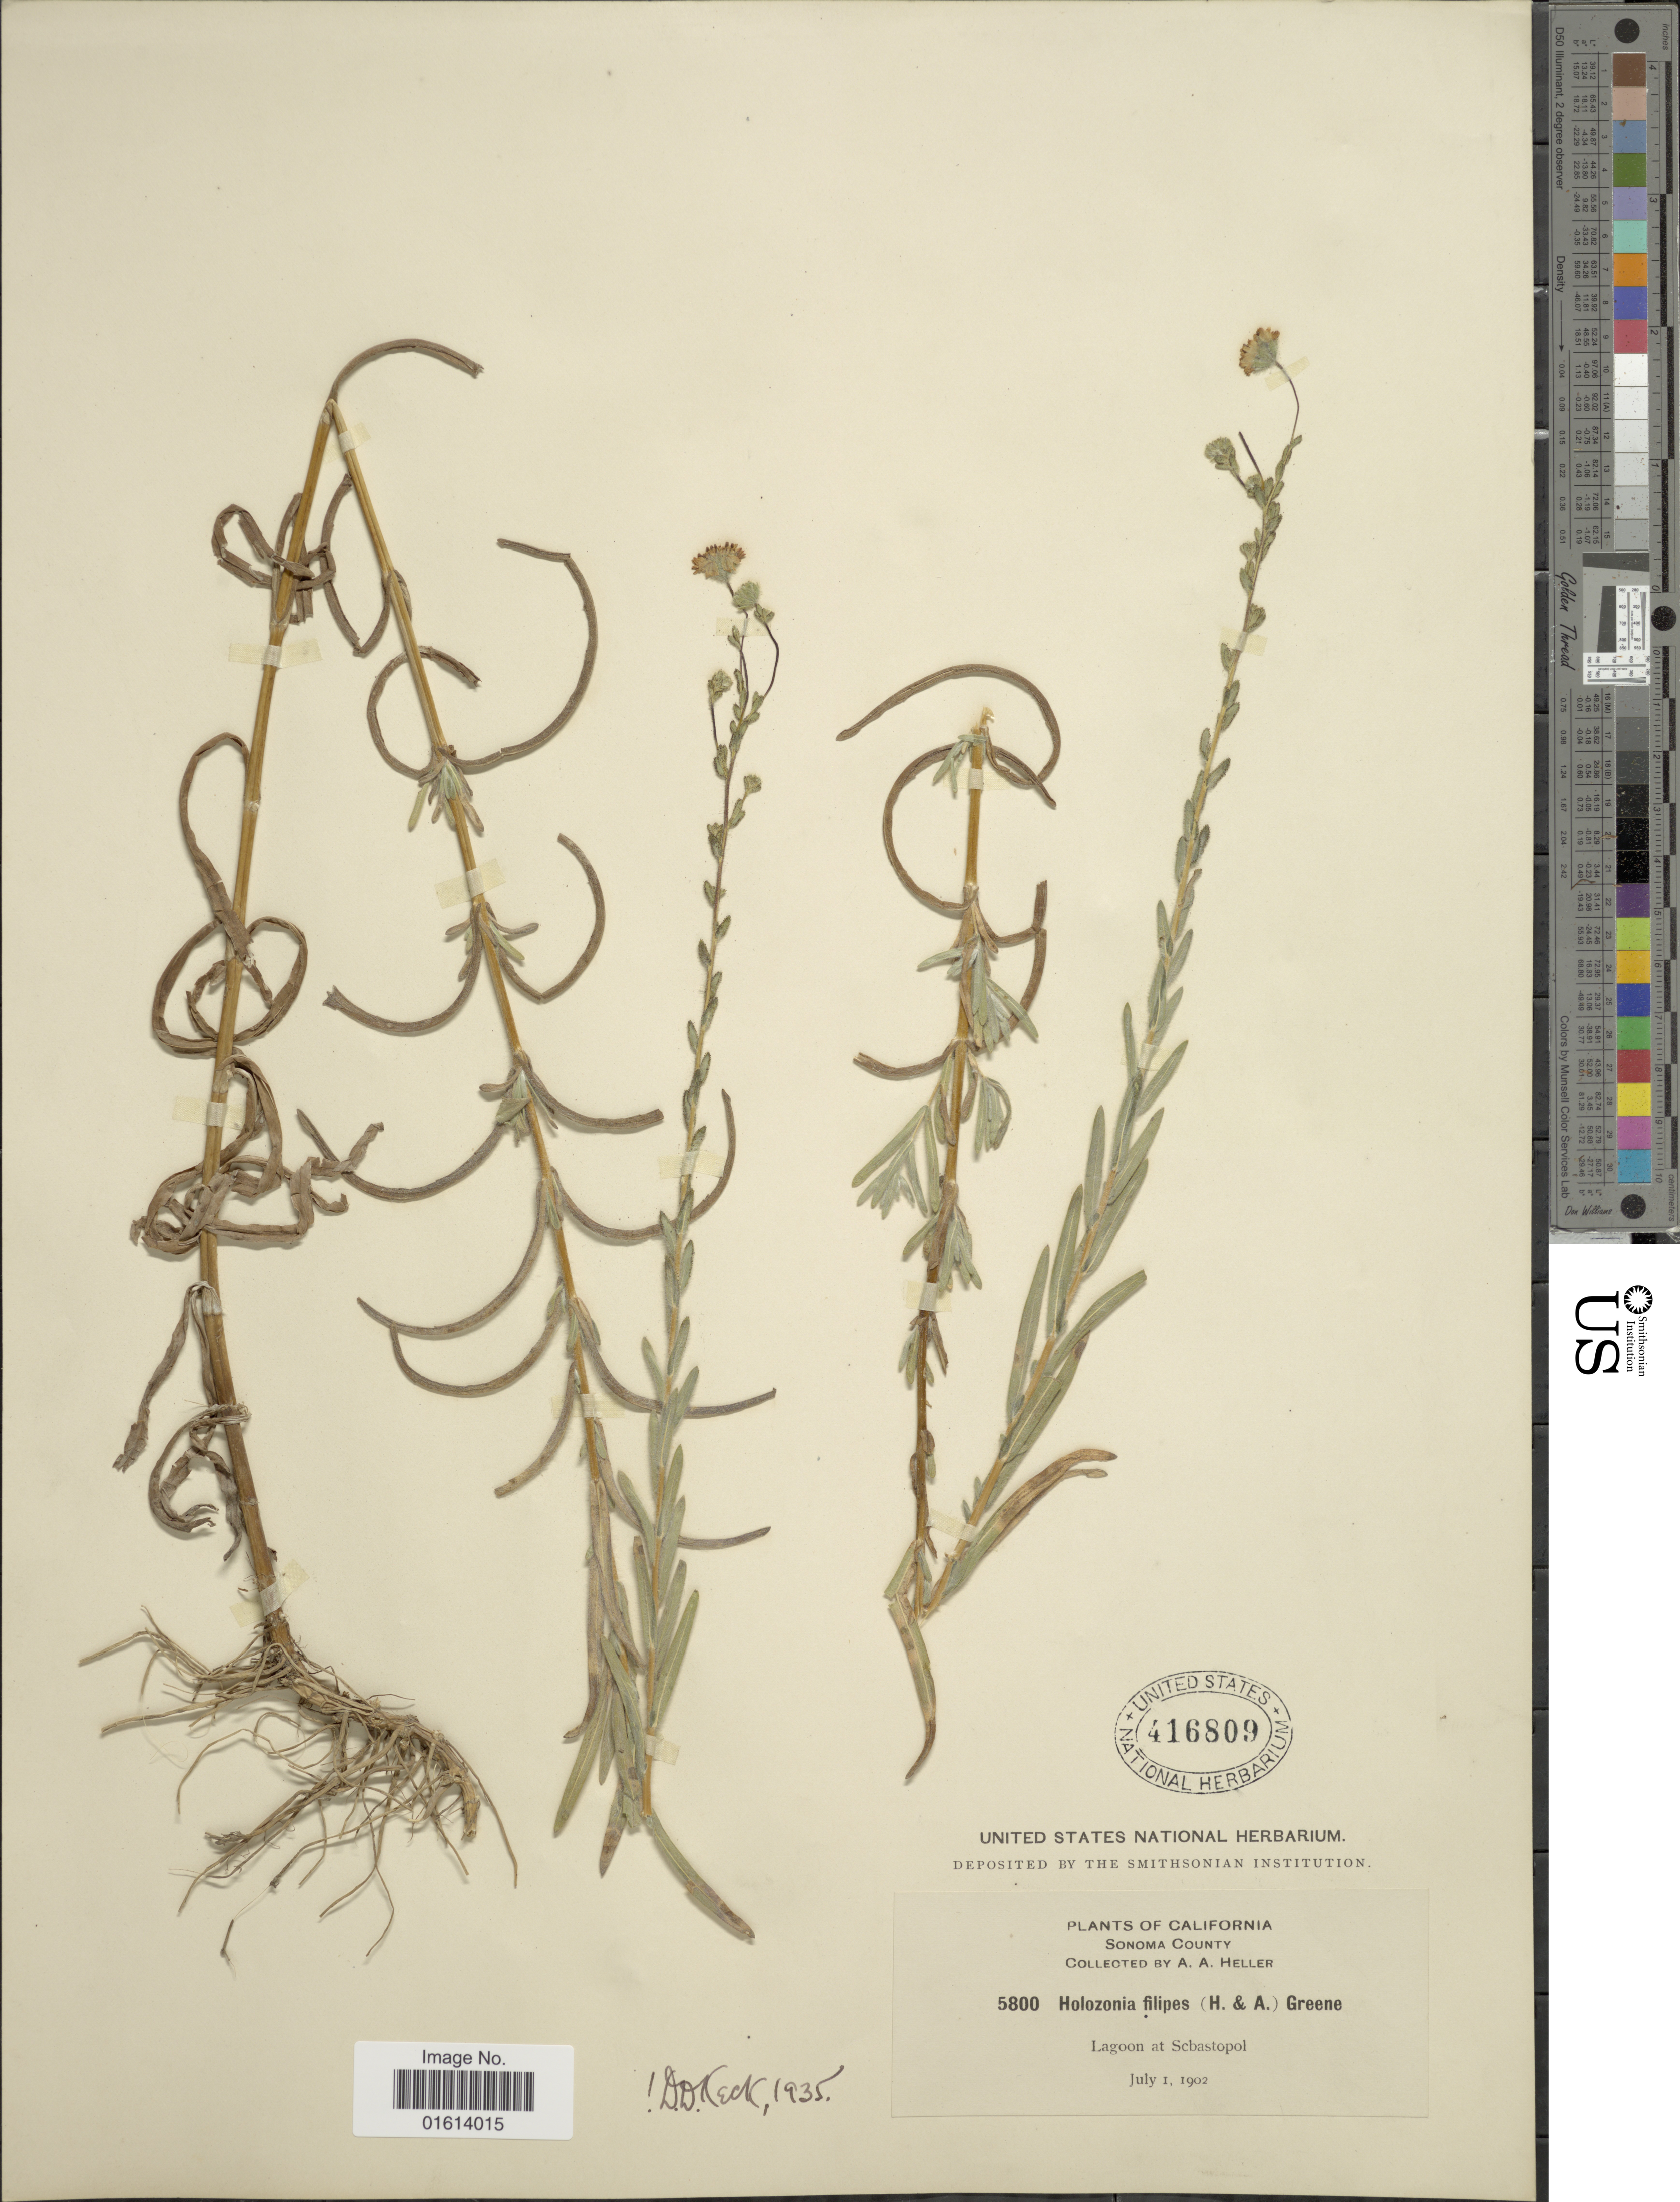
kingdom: Plantae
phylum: Tracheophyta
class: Magnoliopsida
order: Asterales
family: Asteraceae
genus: Holozonia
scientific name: Holozonia filipes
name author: (Hook. & Arn.) Greene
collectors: A. A. Heller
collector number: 5800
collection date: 1902-07-01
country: United States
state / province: California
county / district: Sonoma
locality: Sonoma County, Lagoon at Sebastopol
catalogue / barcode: US 416809